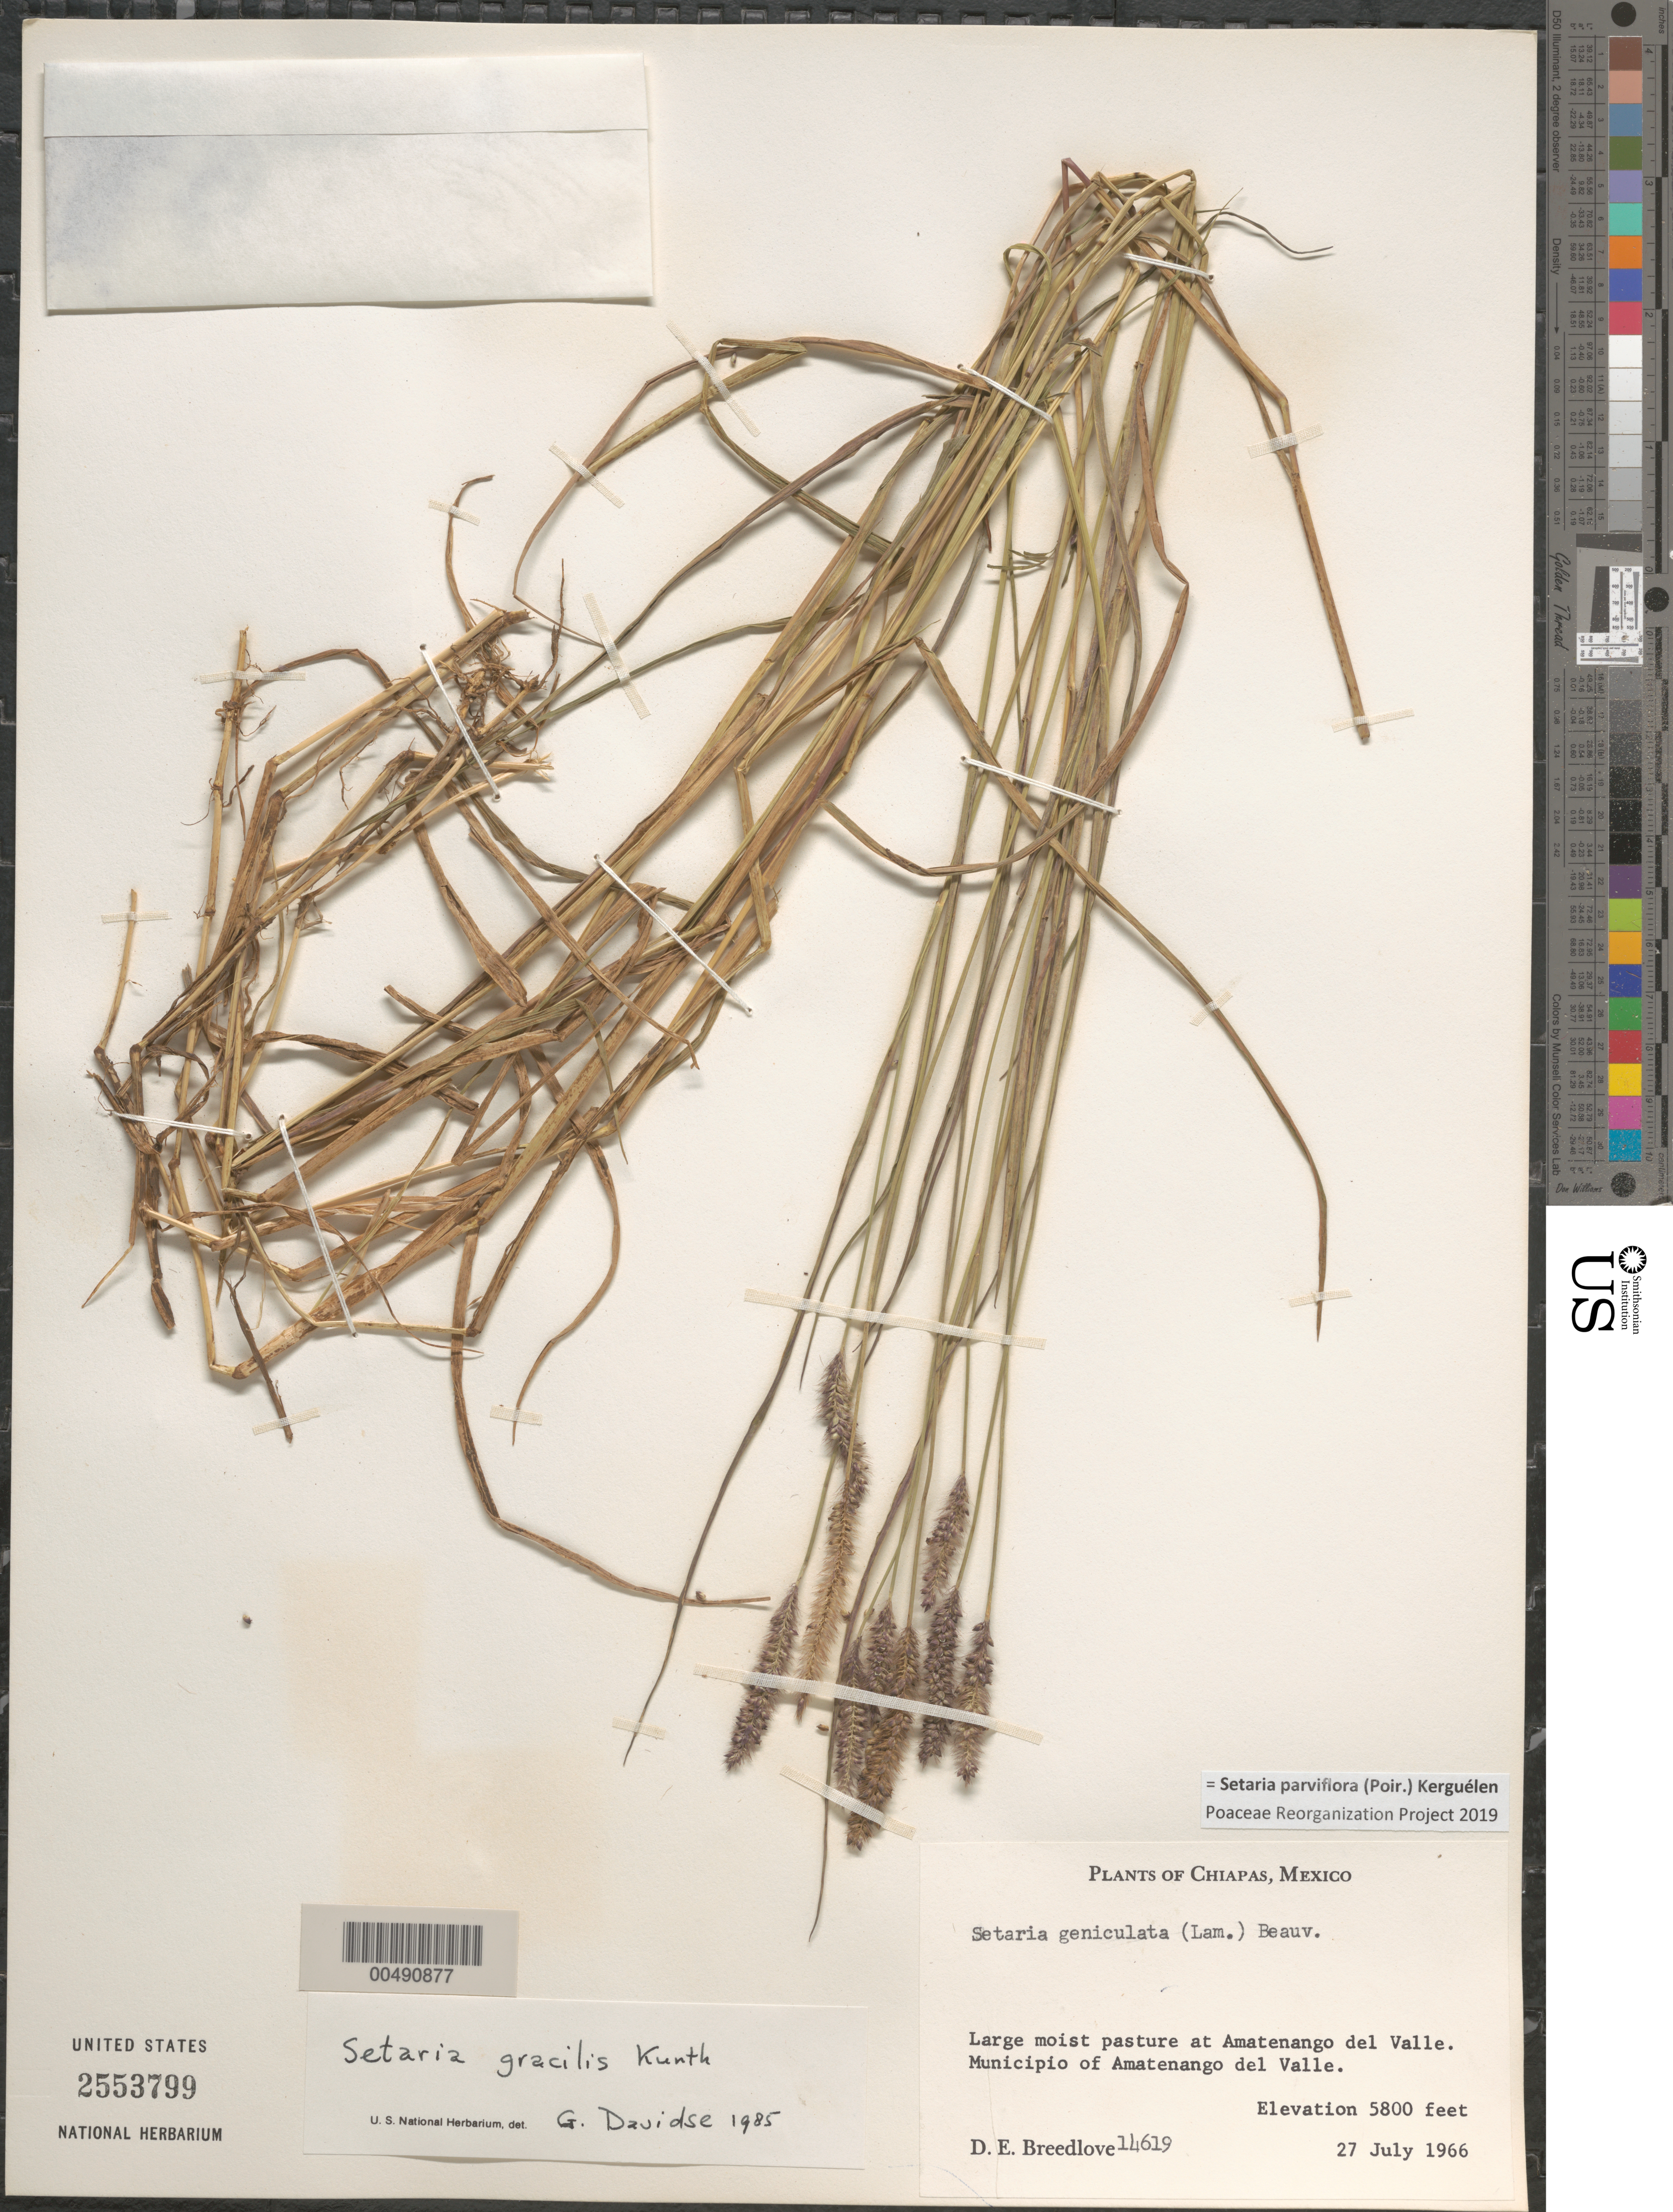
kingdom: Plantae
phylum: Tracheophyta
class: Liliopsida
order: Poales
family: Poaceae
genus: Setaria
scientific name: Setaria parviflora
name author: (Poir.) Kerguélen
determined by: Poaceae Reorganization Project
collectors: D. E. Breedlove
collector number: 14619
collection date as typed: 27 Jul 1966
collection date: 1966-07-27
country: Mexico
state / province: Chiapas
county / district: Amatenango del Valle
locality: Amatenango del Valle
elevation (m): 1768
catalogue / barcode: US 2553799